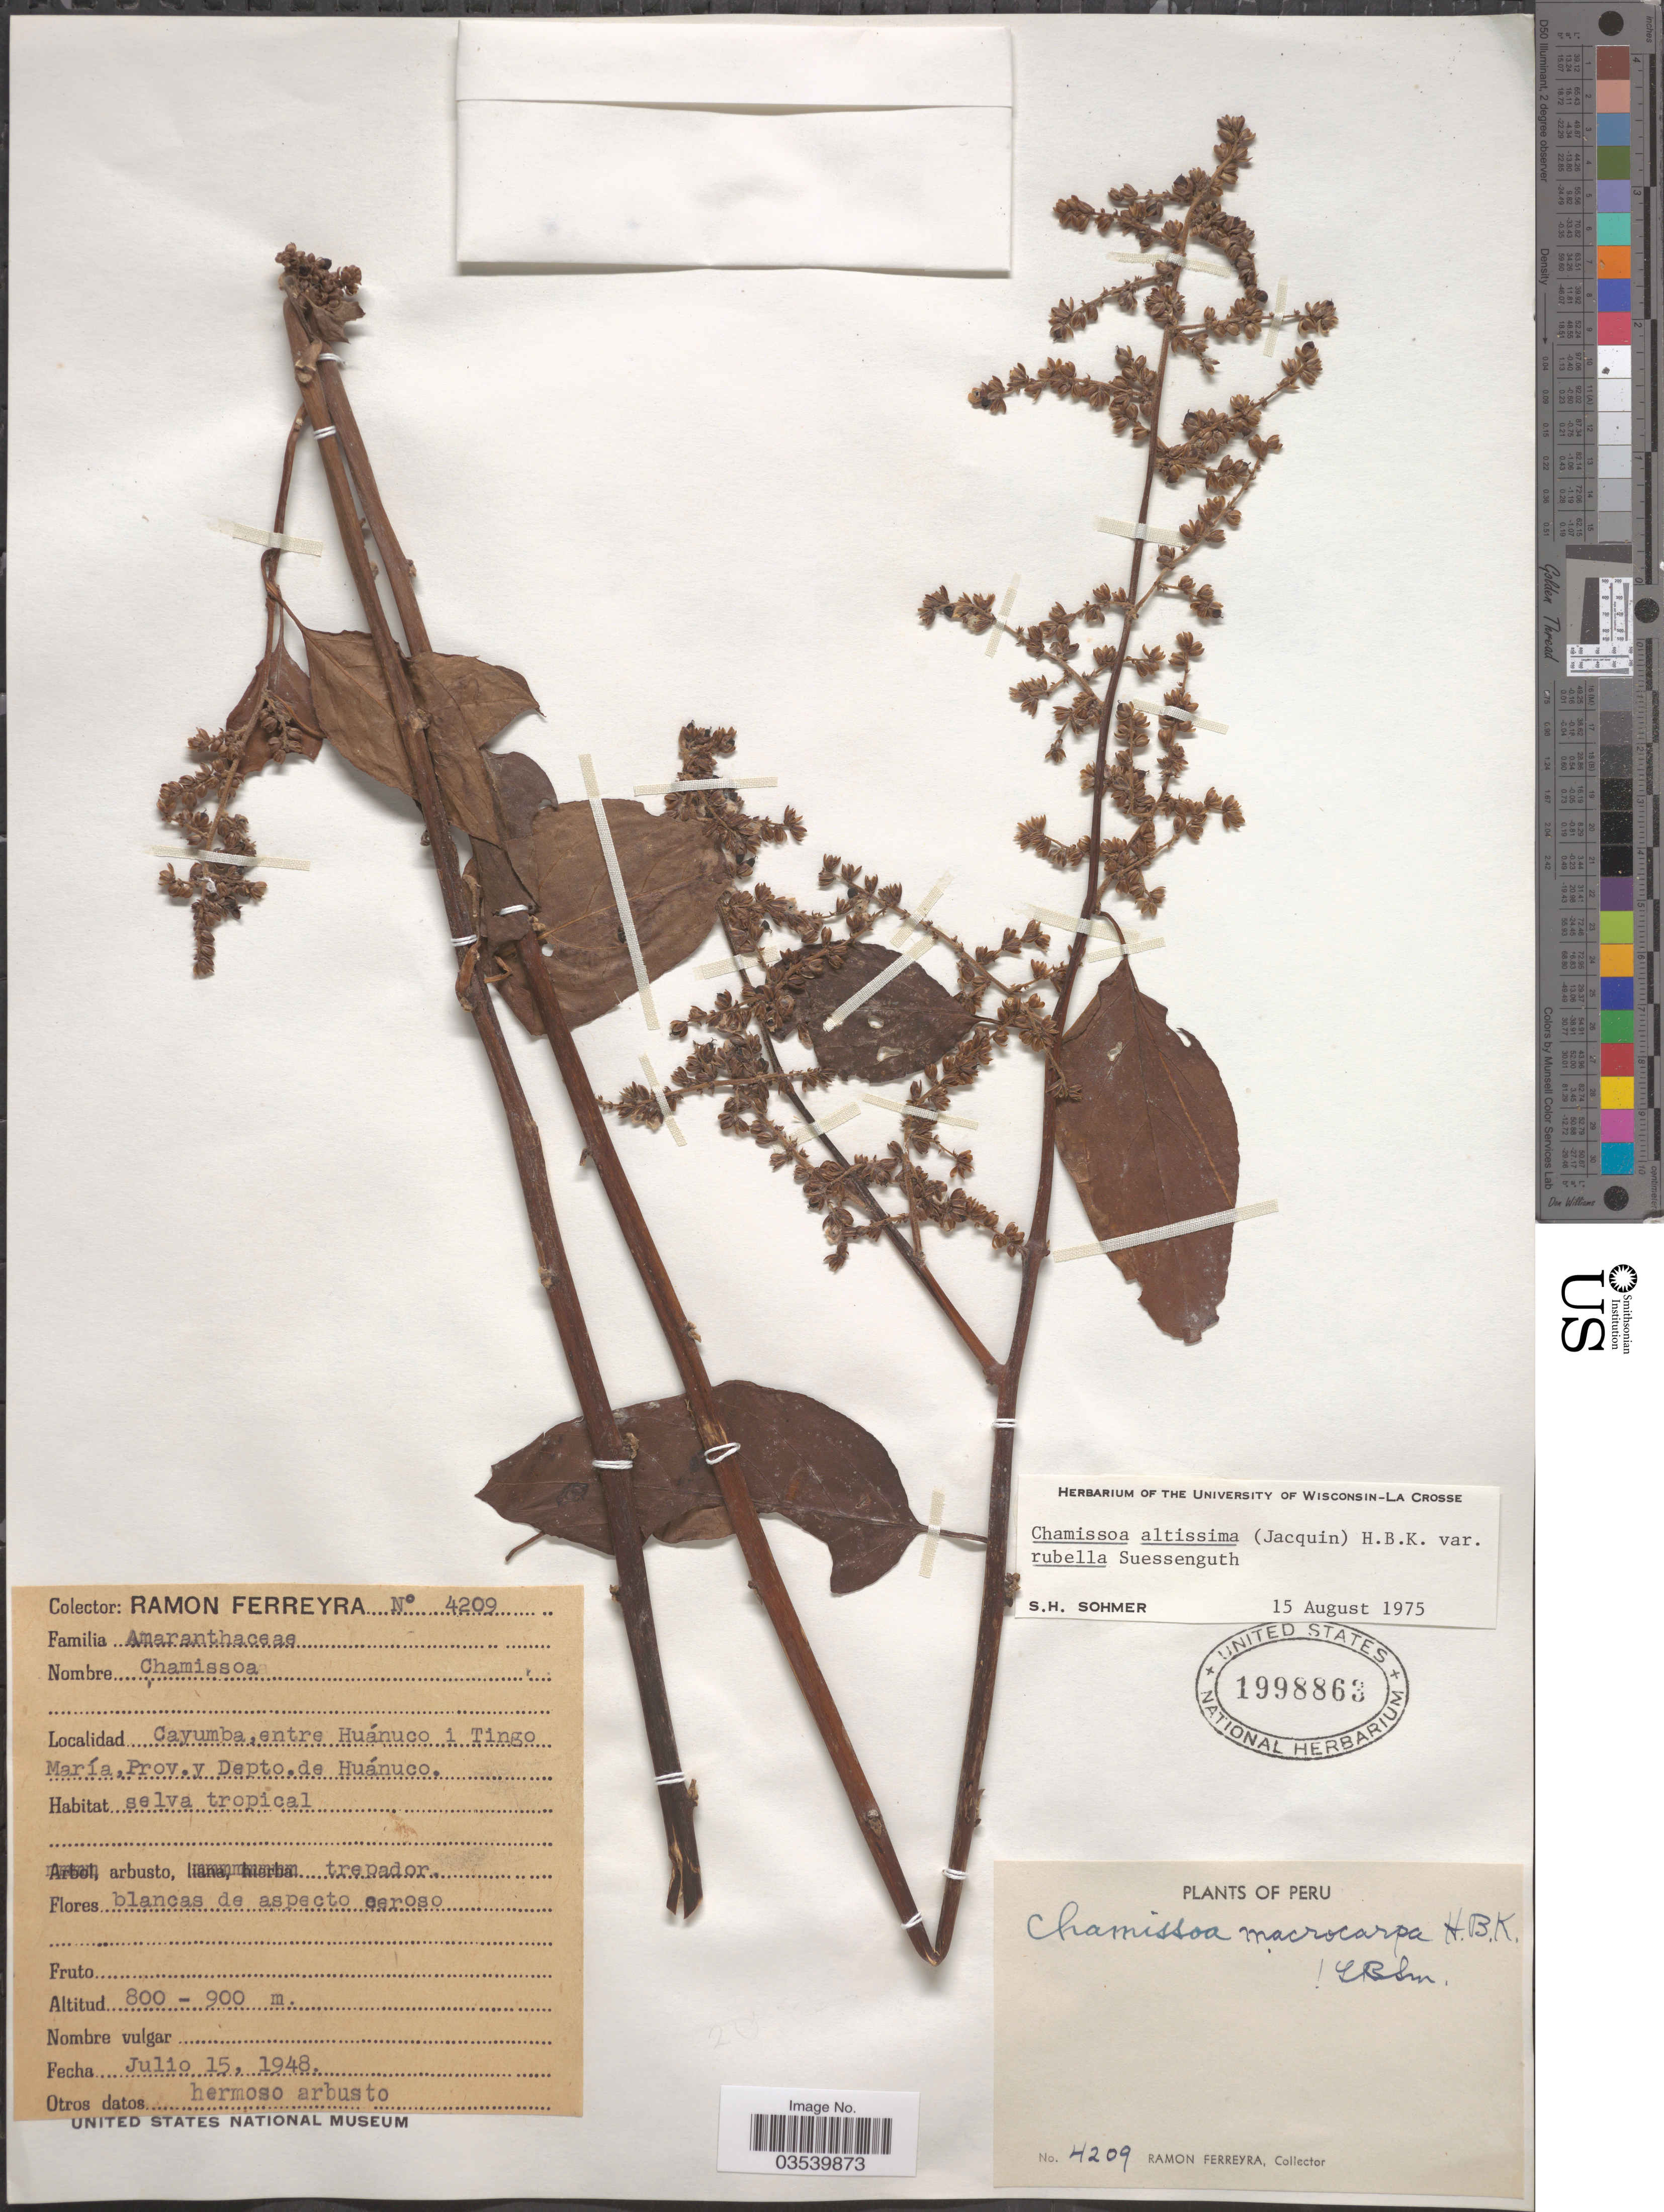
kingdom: Plantae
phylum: Tracheophyta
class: Magnoliopsida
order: Caryophyllales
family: Amaranthaceae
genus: Chamissoa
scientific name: Chamissoa altissima var. rubella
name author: Suess.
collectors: R. A. Ferreyra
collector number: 4209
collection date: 1948-07-15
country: Peru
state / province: Huánuco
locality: Cayumba, entre Huánuco i Tingo María, Prov. y Depto. de Huánuco.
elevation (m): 800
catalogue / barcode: US 1998863